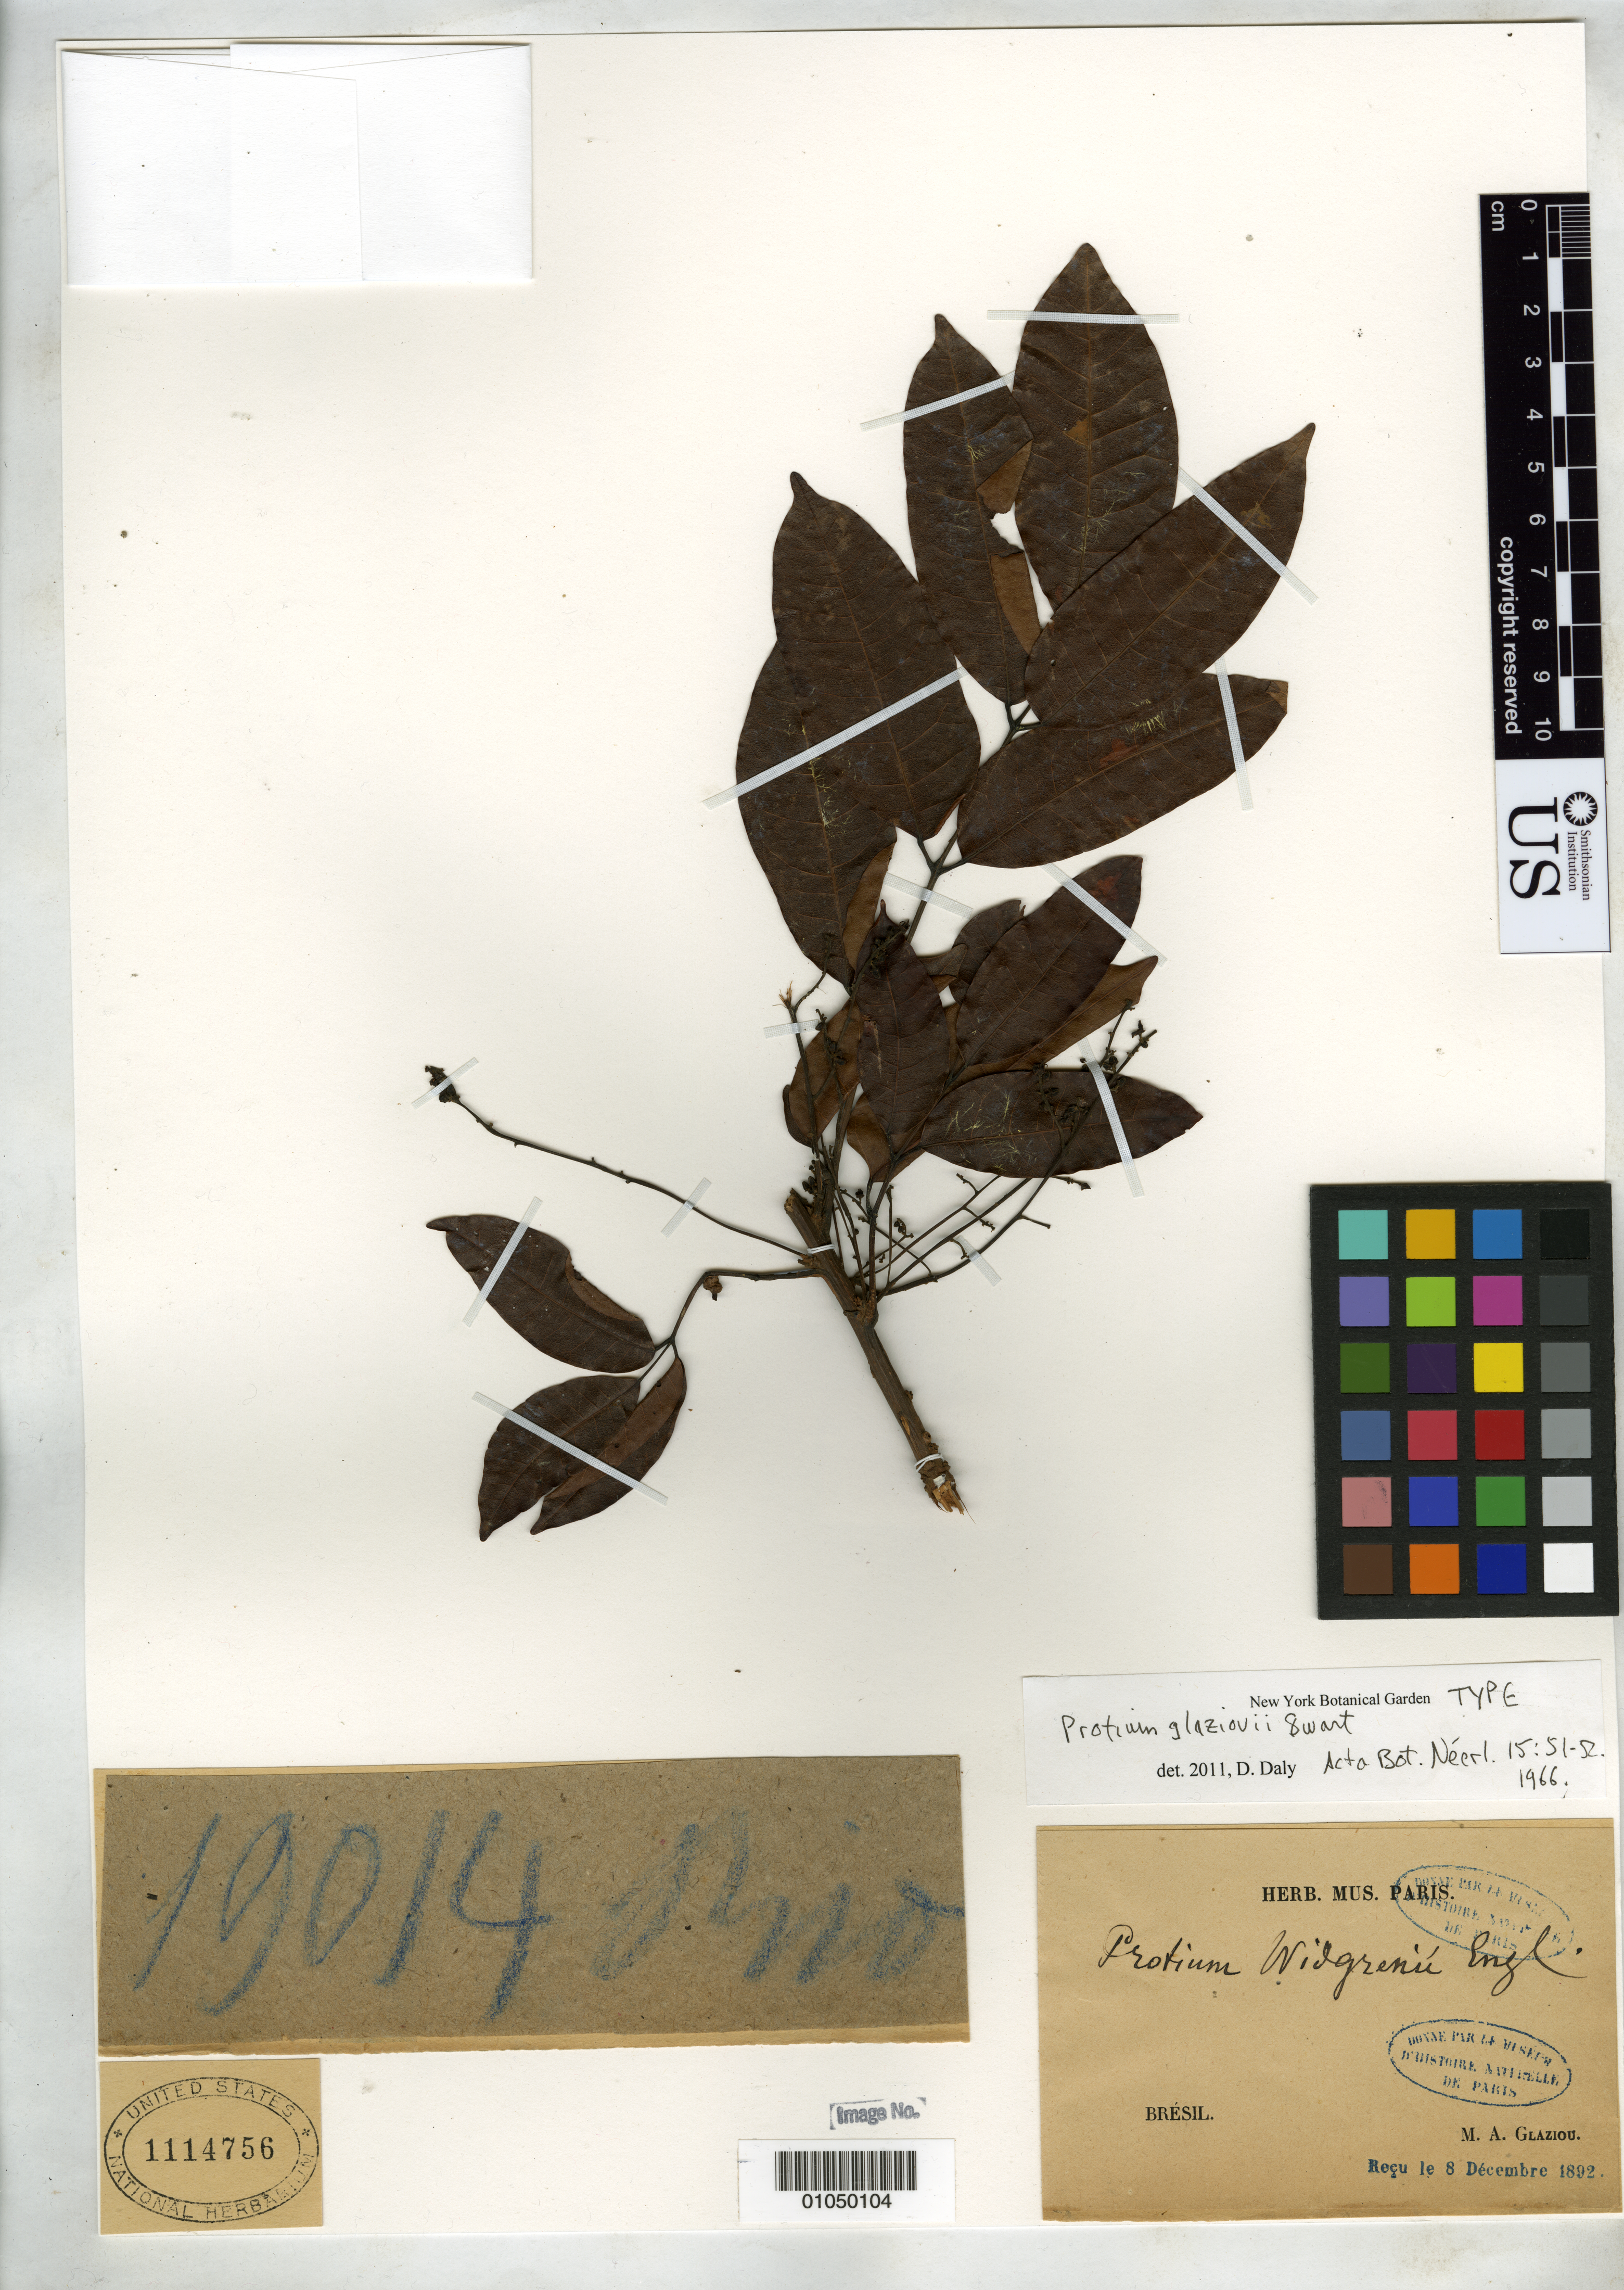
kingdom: Plantae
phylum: Tracheophyta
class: Magnoliopsida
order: Sapindales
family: Burseraceae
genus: Protium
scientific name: Protium glaziovii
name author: Swart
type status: Isotype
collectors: A. F. M. Glaziou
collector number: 19014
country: Brazil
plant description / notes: Specimen conserved (mounted on new herbarium paper), Aug 2011.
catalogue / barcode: US 1114756